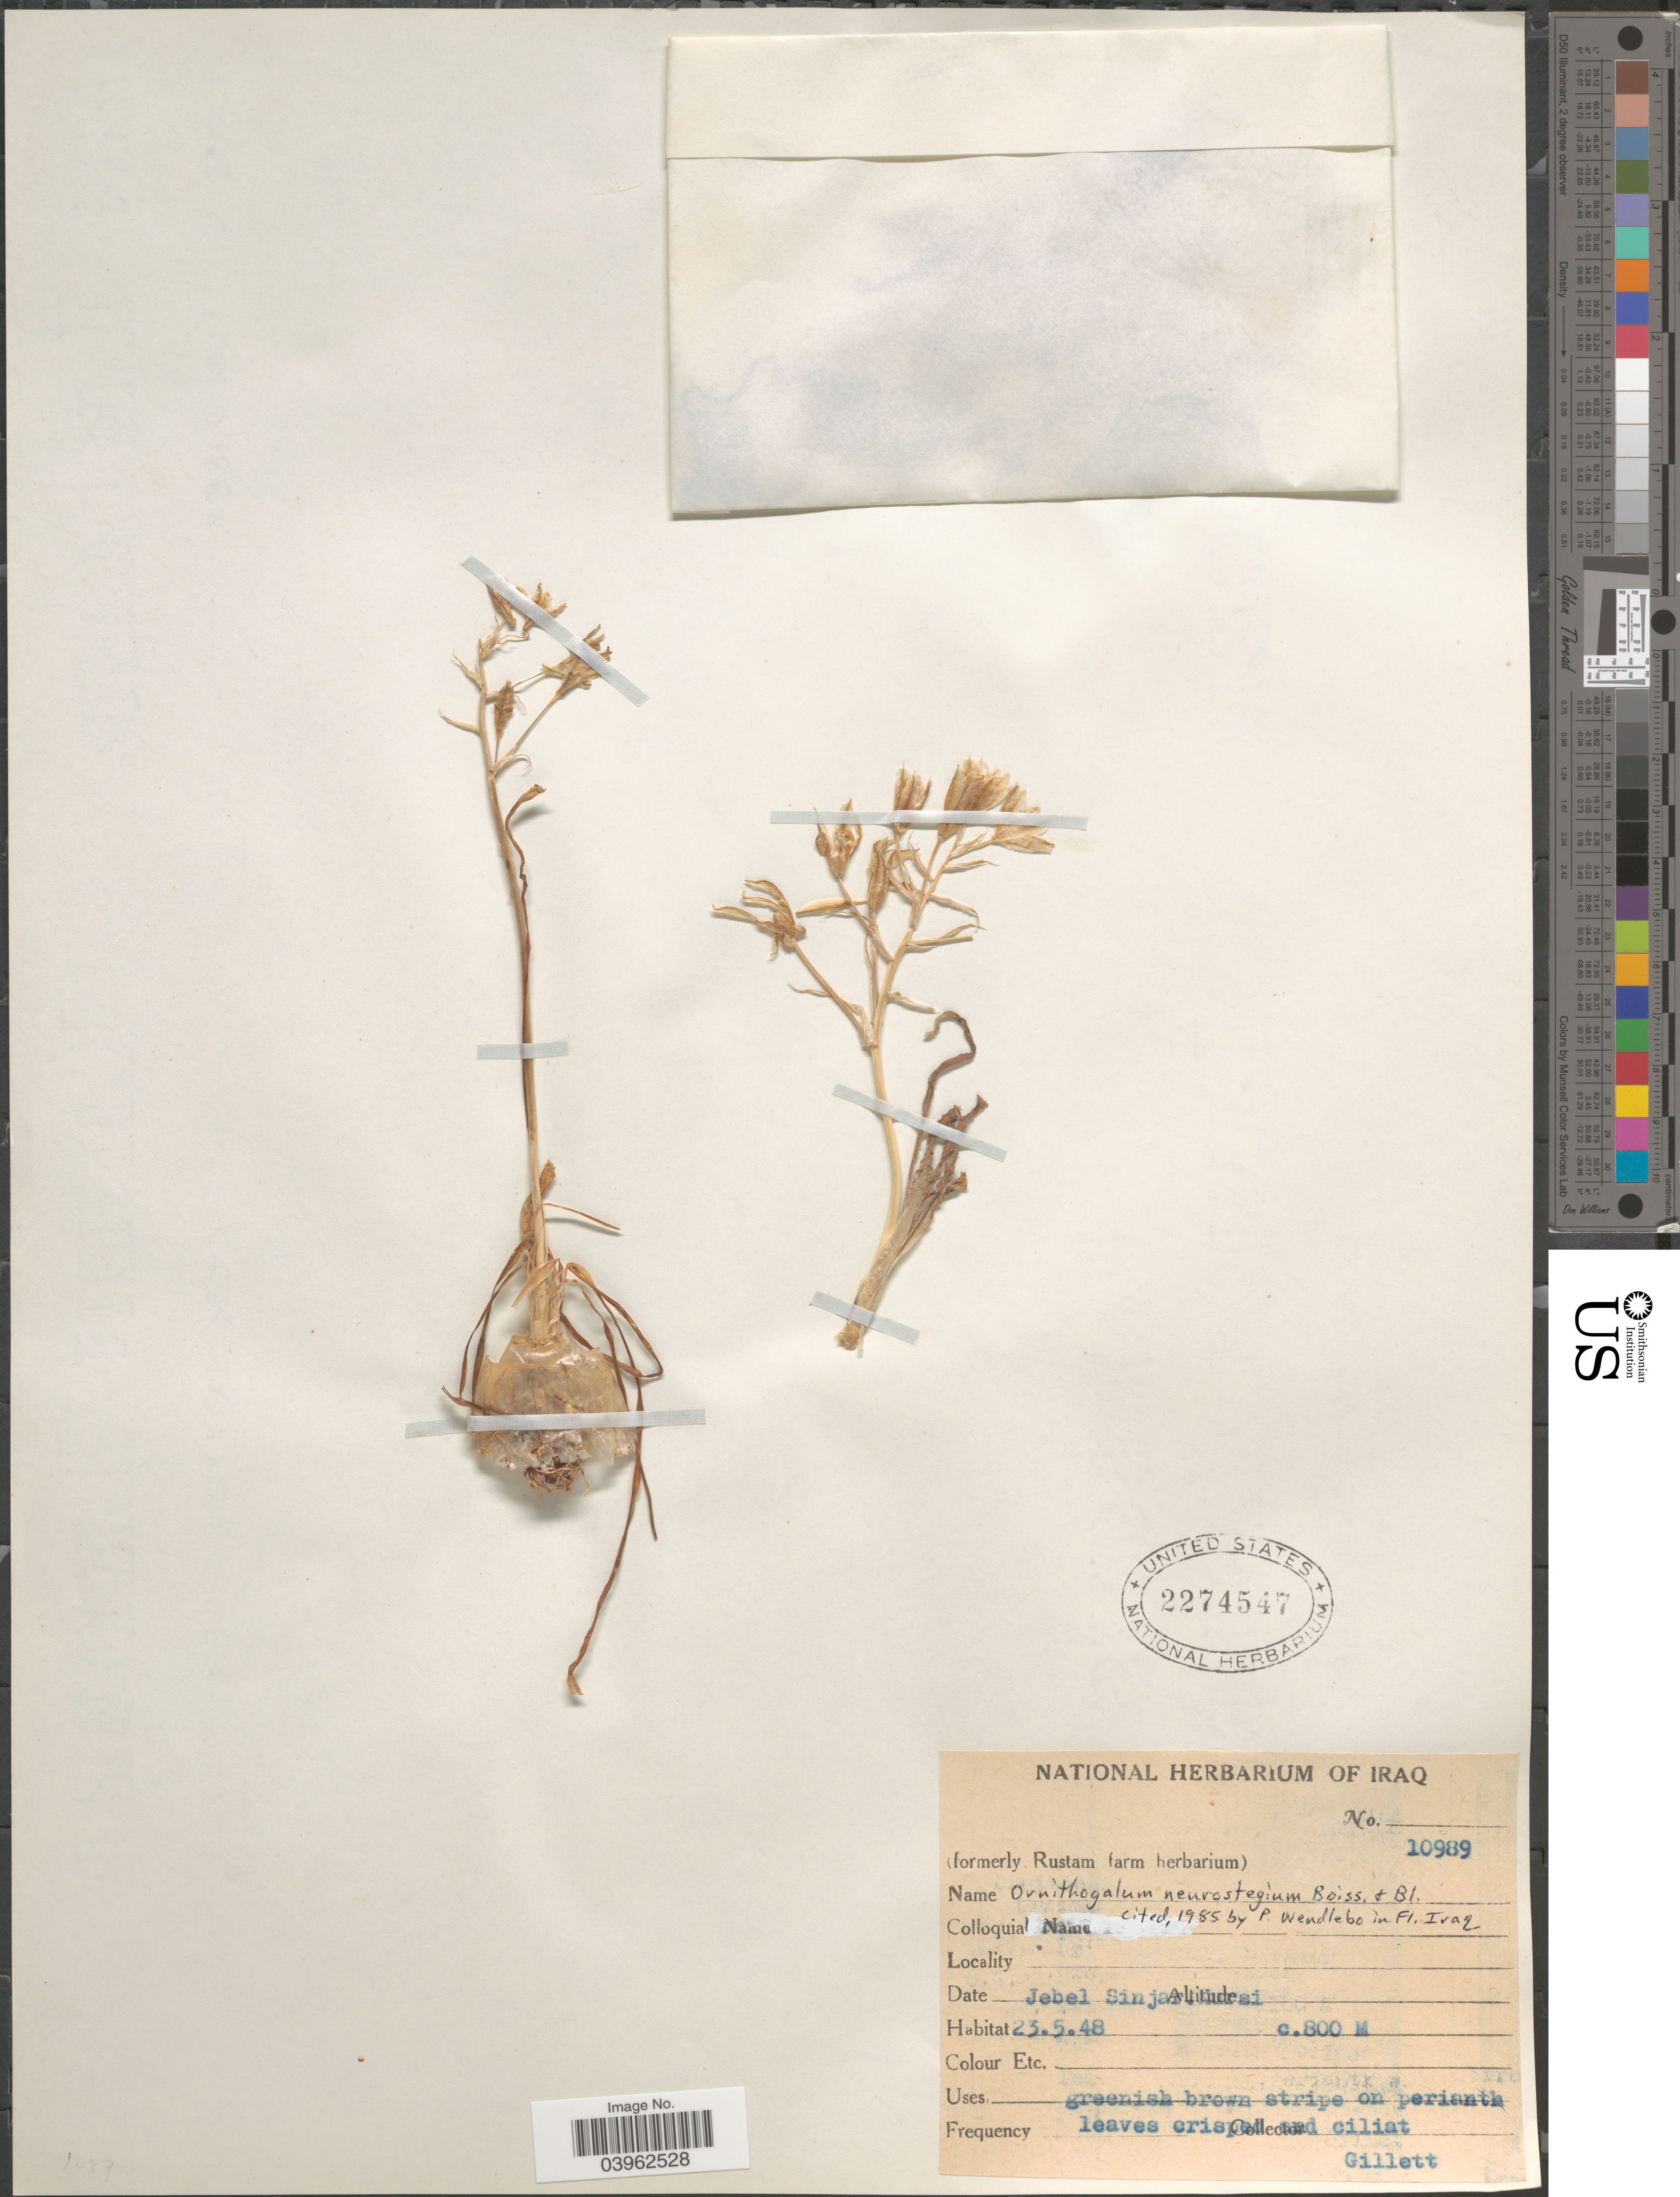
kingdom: Plantae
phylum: Tracheophyta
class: Liliopsida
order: Asparagales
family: Asparagaceae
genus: Ornithogalum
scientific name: Ornithogalum neurostegium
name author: Boiss. & Blanche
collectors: Gillett, --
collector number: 10989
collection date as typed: Transcribed d/m/y: 23/5/48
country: Iraq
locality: Jebel Sinjar. [illegible text].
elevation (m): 800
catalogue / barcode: US 2274547